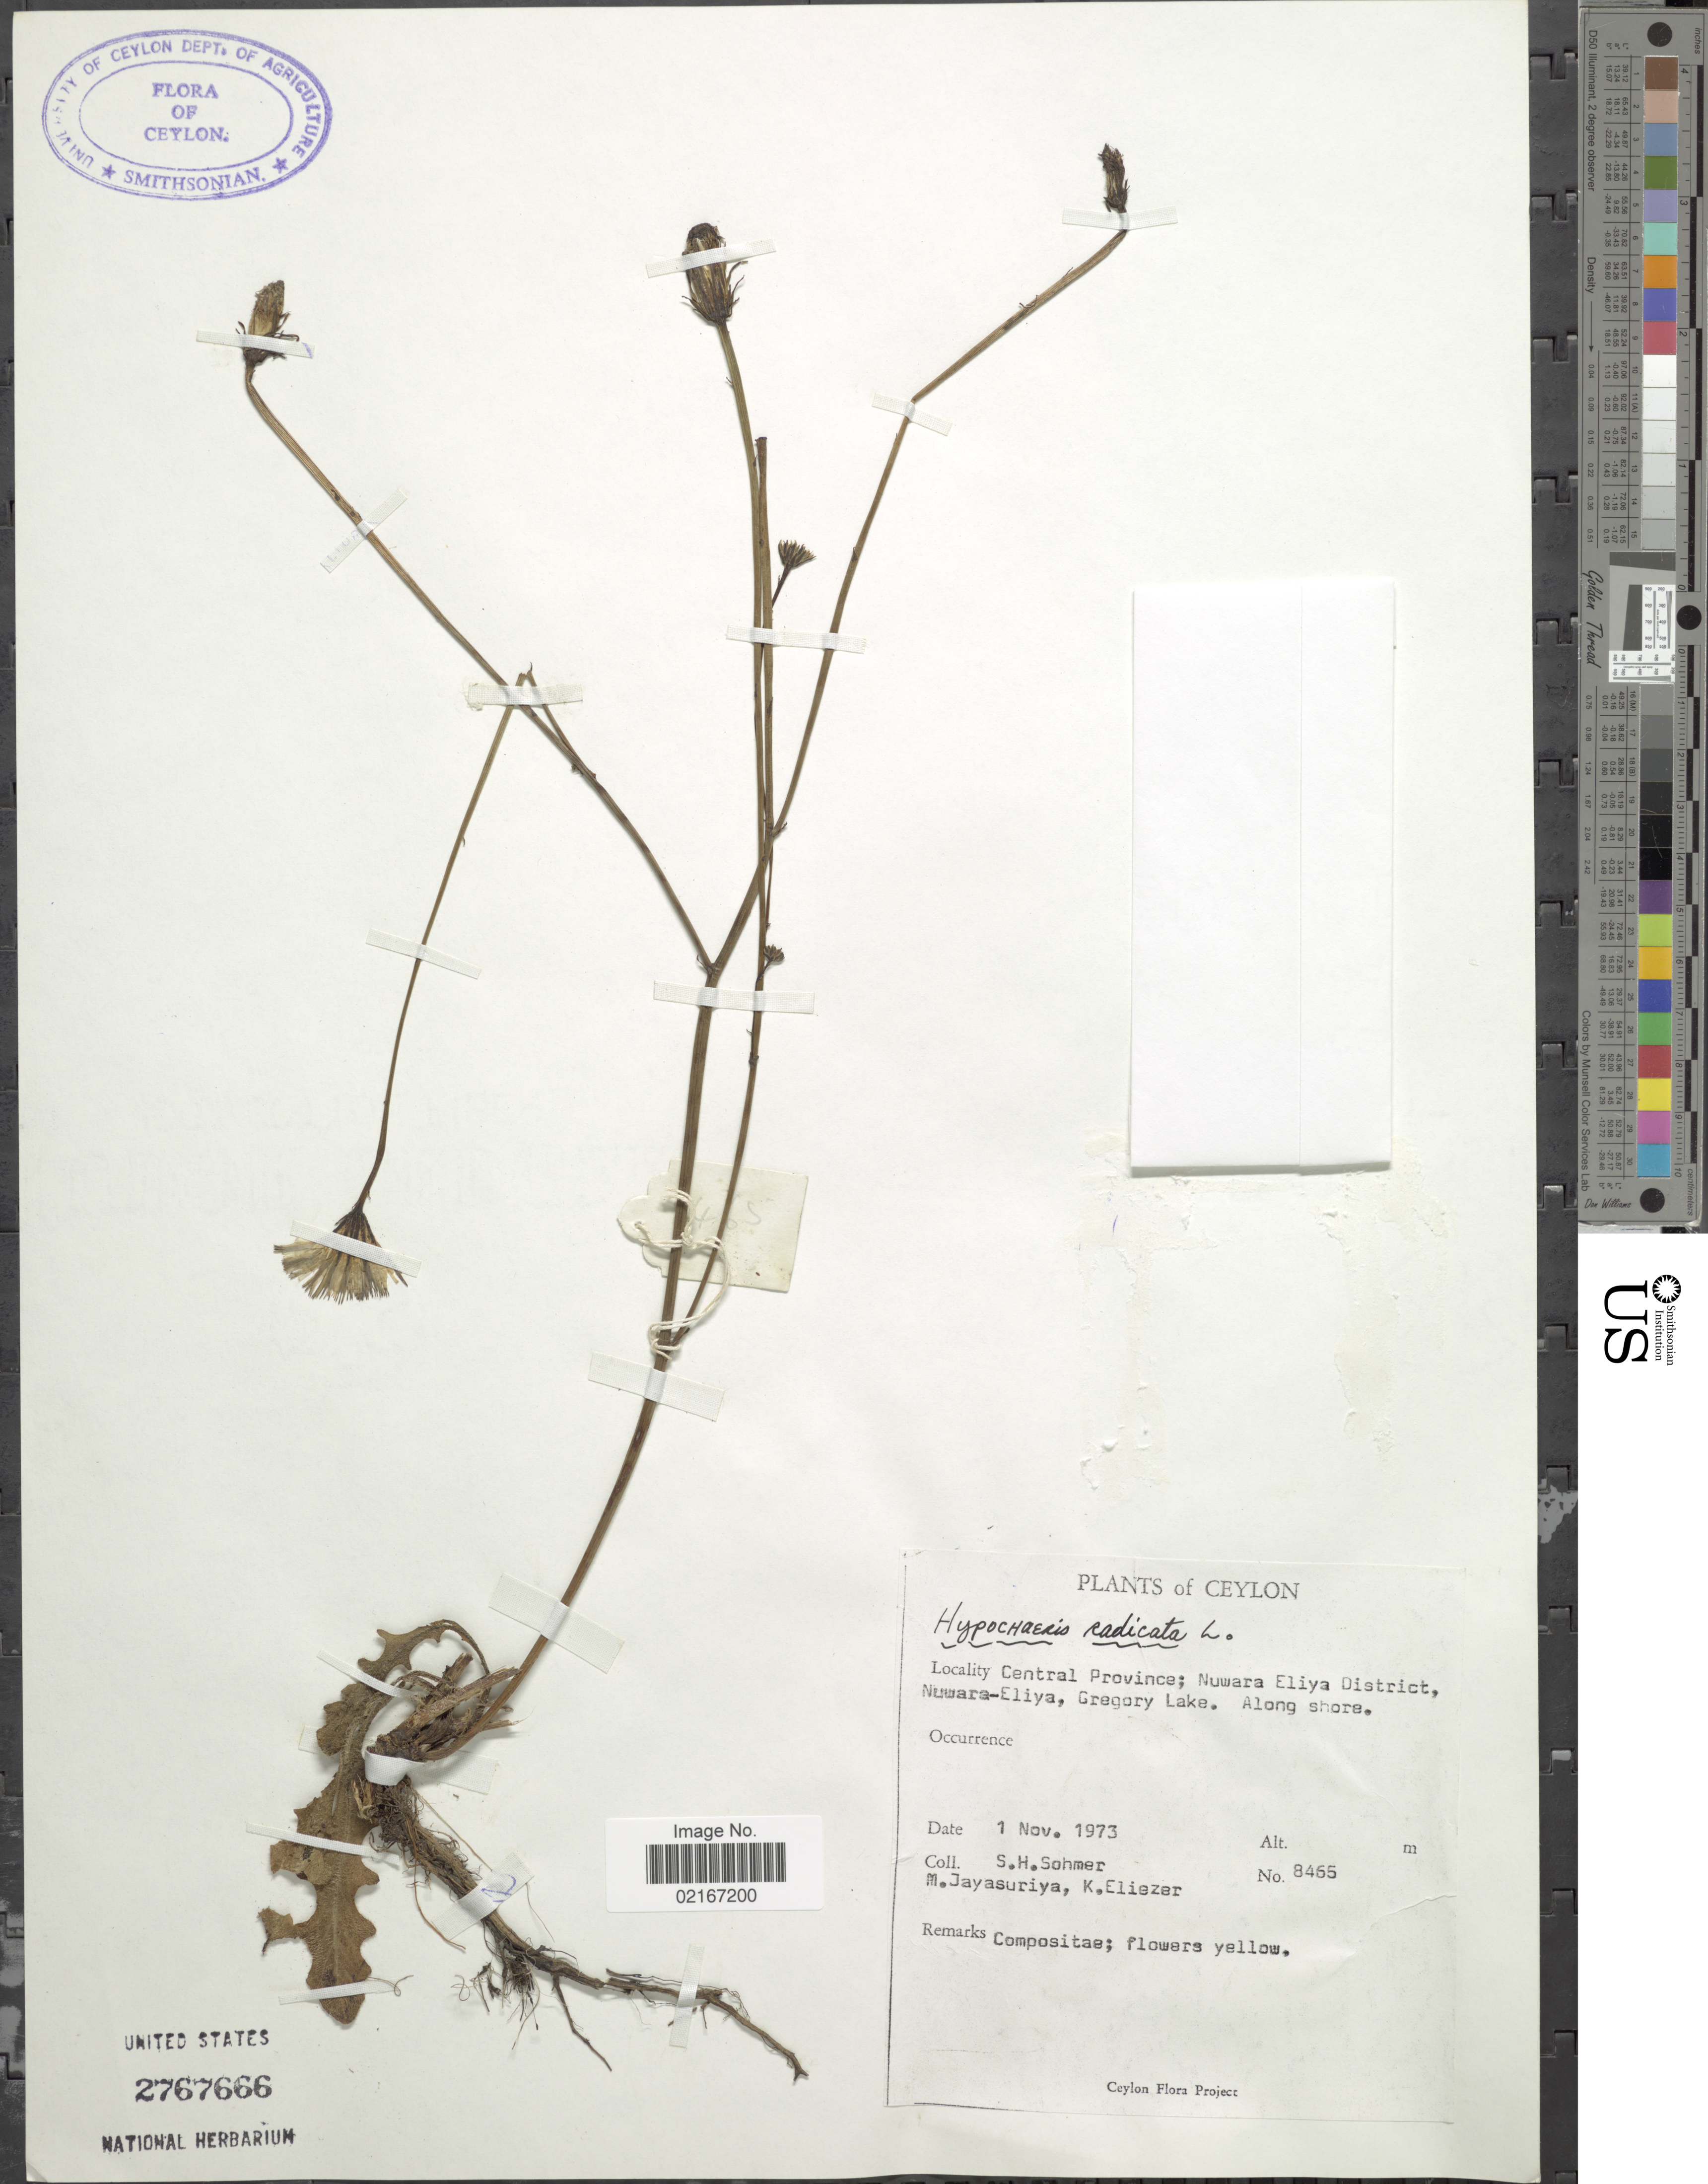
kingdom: Plantae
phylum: Tracheophyta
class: Magnoliopsida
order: Asterales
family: Asteraceae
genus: Hypochaeris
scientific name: Hypochaeris radicata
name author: L.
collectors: S. H. Sohmer, M. Jayasuriya & K. Eliezer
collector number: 8465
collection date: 1973-11-01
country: Sri Lanka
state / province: Central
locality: Ceylon, Nuwara Eliya District, Nuwara-Eliya, Gregory Lake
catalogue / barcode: US 2767666